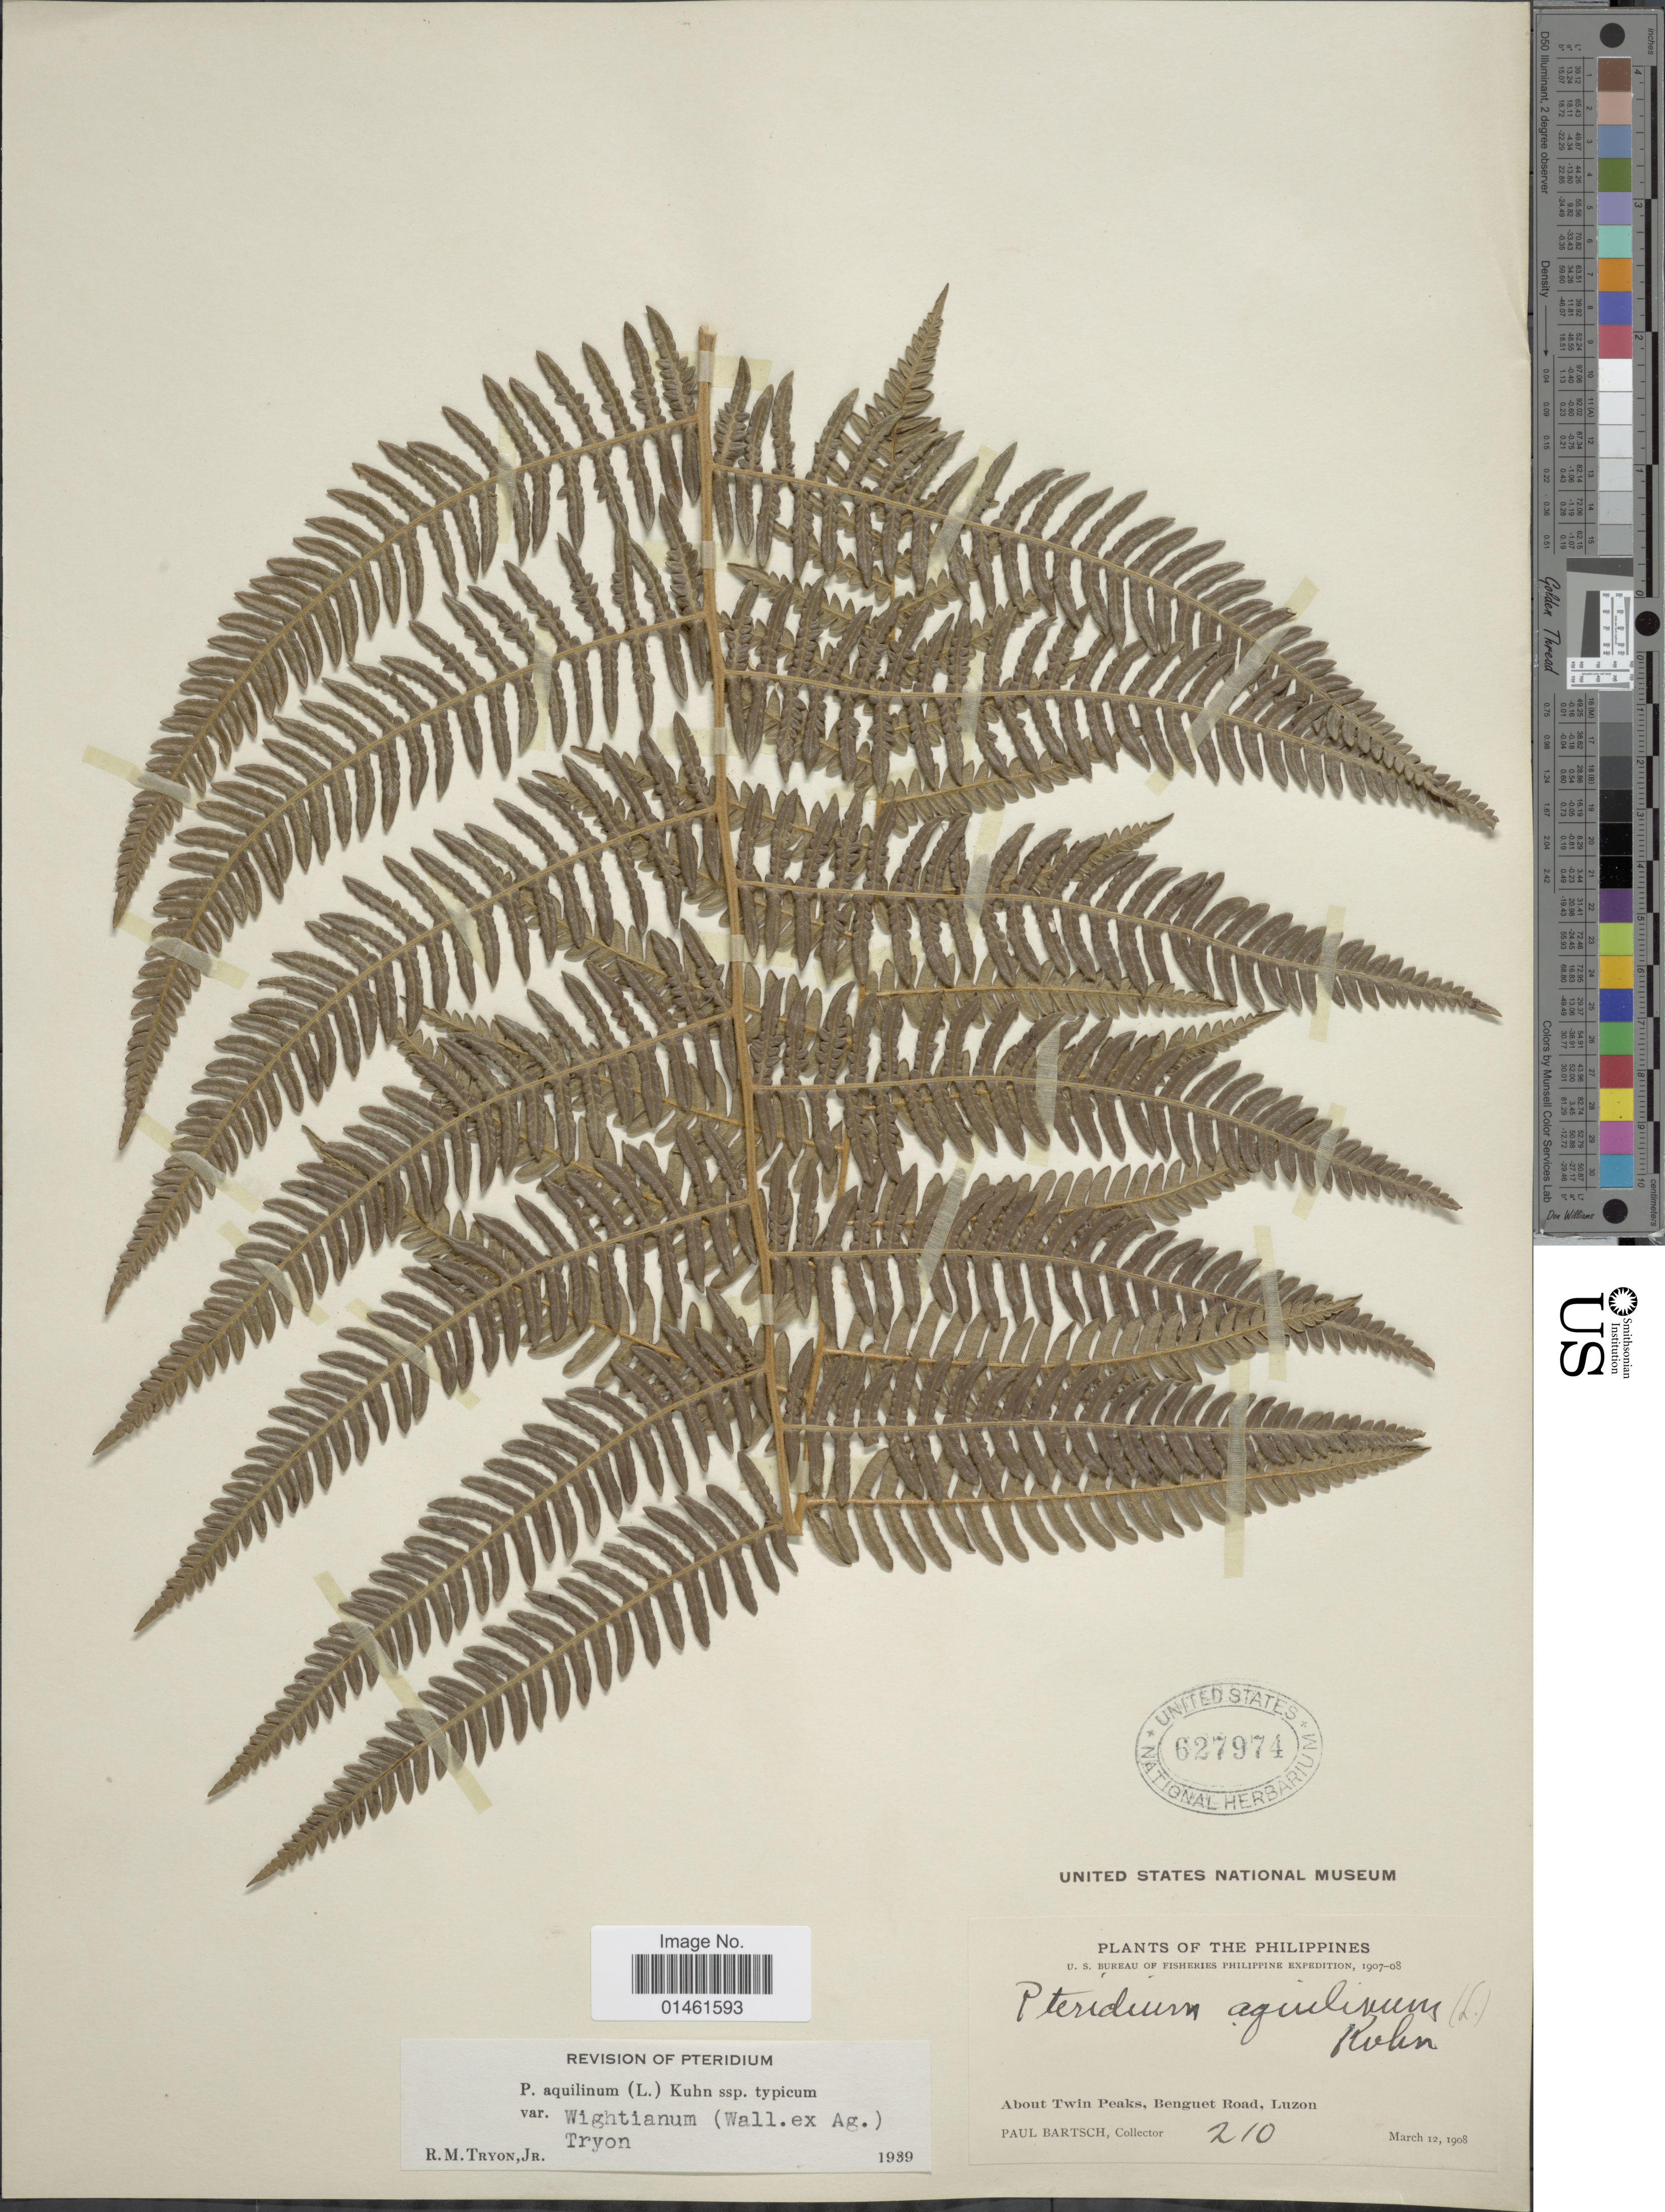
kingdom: Plantae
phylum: Tracheophyta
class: Polypodiopsida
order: Polypodiales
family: Dennstaedtiaceae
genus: Pteridium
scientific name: Pteridium aquilinum var. wightianum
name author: (J. Agardh) R.M. Tryon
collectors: P. Bartsch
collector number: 210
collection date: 1908-03-12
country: Philippines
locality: About Twin Peaks, Benguet Road, Luzon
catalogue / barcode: US 627974